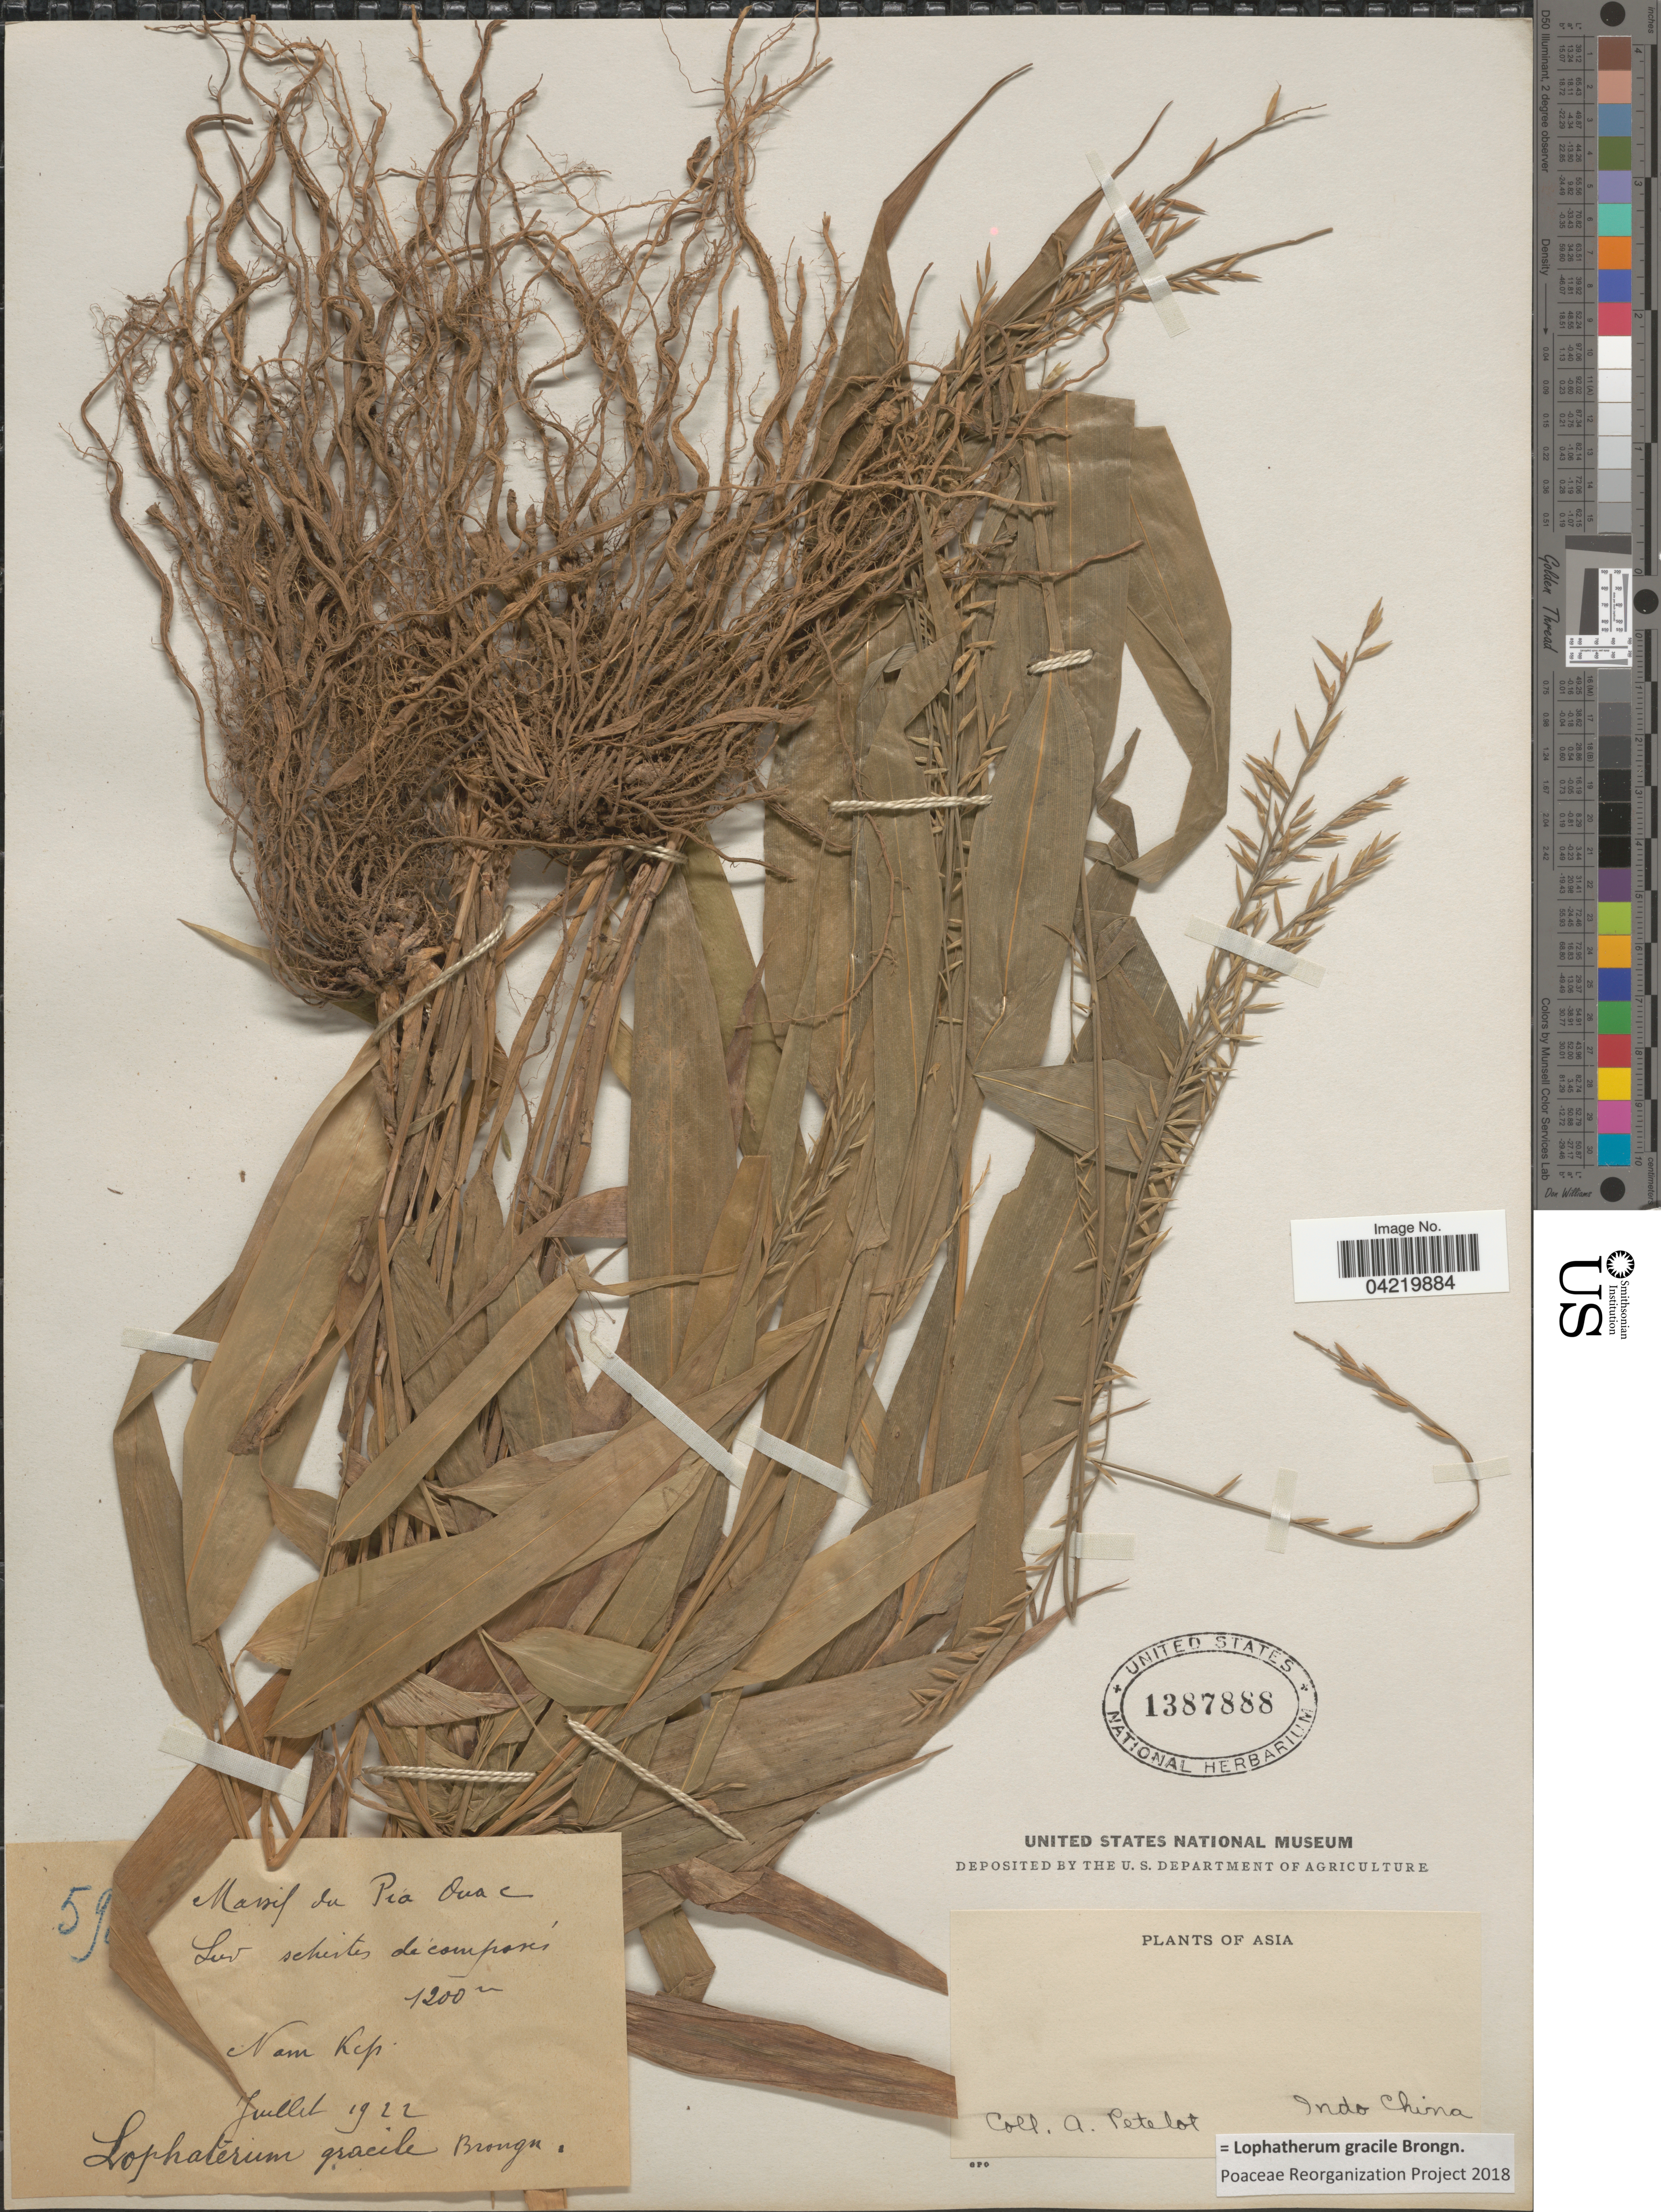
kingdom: Plantae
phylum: Tracheophyta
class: Liliopsida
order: Poales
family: Poaceae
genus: Lophatherum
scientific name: Lophatherum gracile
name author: Brongn.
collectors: A. Petelot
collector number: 59!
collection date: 1922-07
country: Vietnam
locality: Asia. Indo China. Massif du Pia Ouac. Nam Kep.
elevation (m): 1200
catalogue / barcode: US 1387888